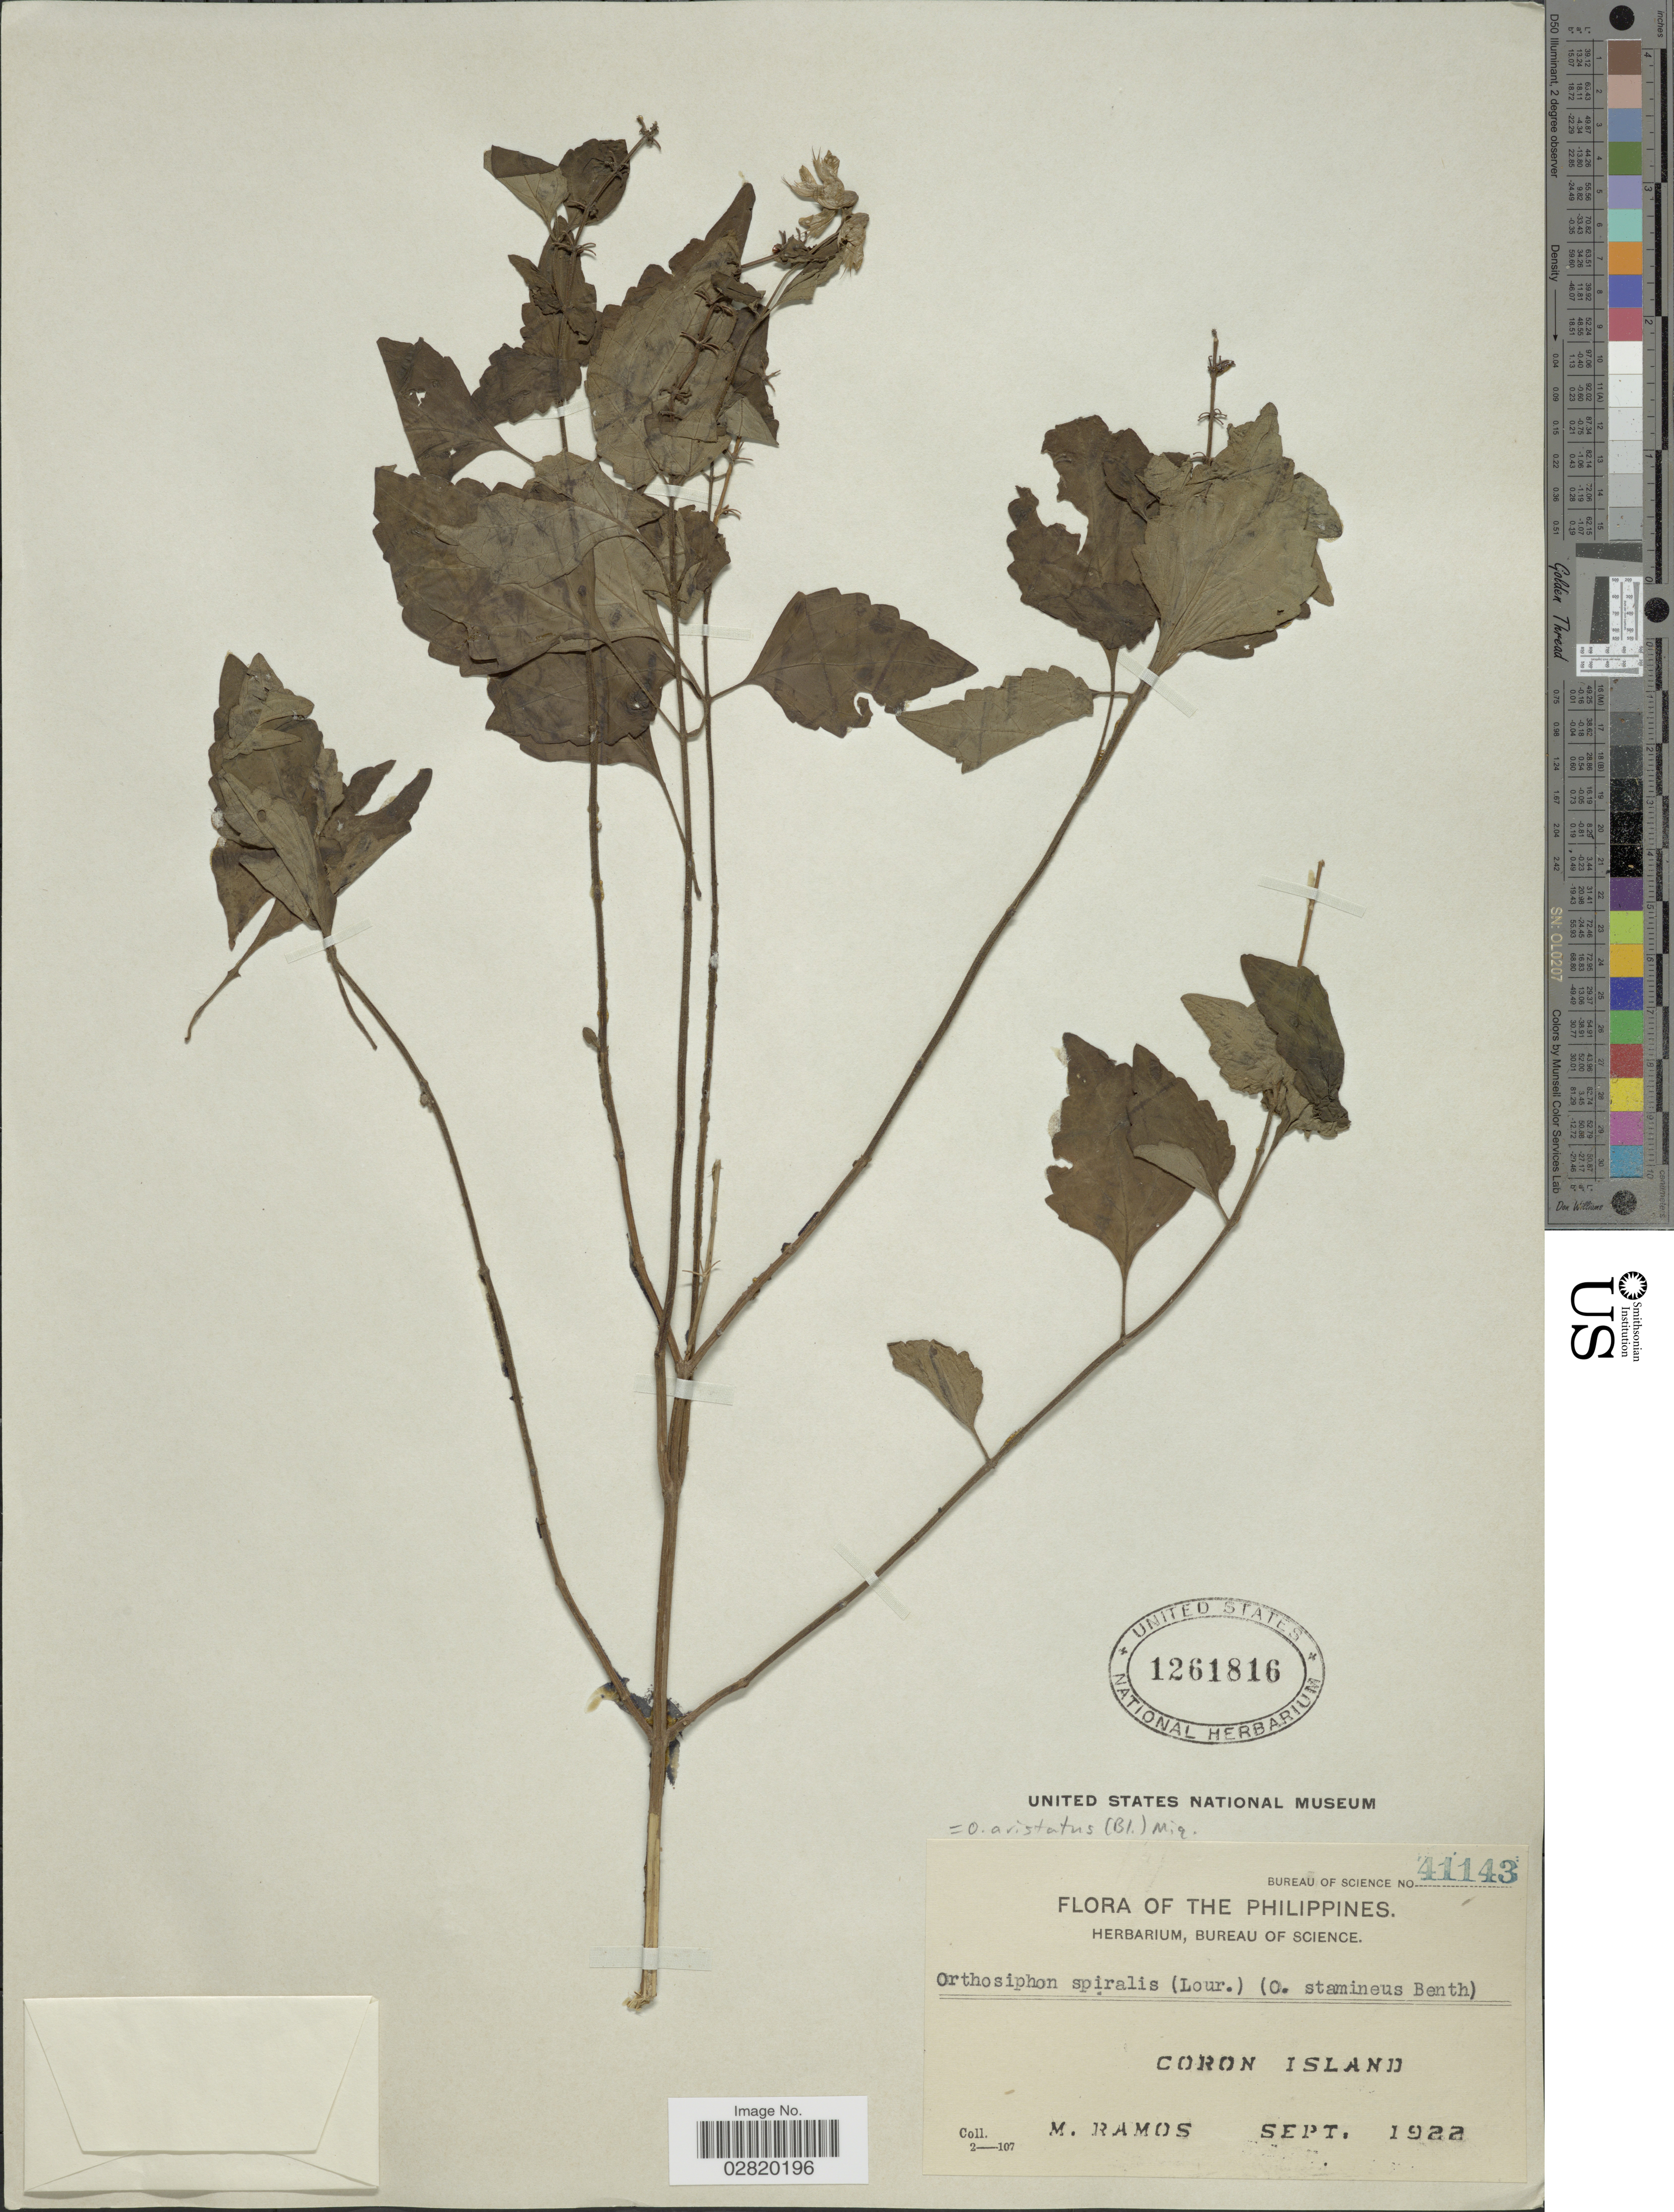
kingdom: Plantae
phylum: Tracheophyta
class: Magnoliopsida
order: Lamiales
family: Lamiaceae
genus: Orthosiphon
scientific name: Orthosiphon aristatus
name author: (Blume) Miq.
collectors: M. Ramos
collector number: Bureau of Science 41143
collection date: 1922-09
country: Philippines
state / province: Mimaropa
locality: Coron Island.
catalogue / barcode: US 1261816